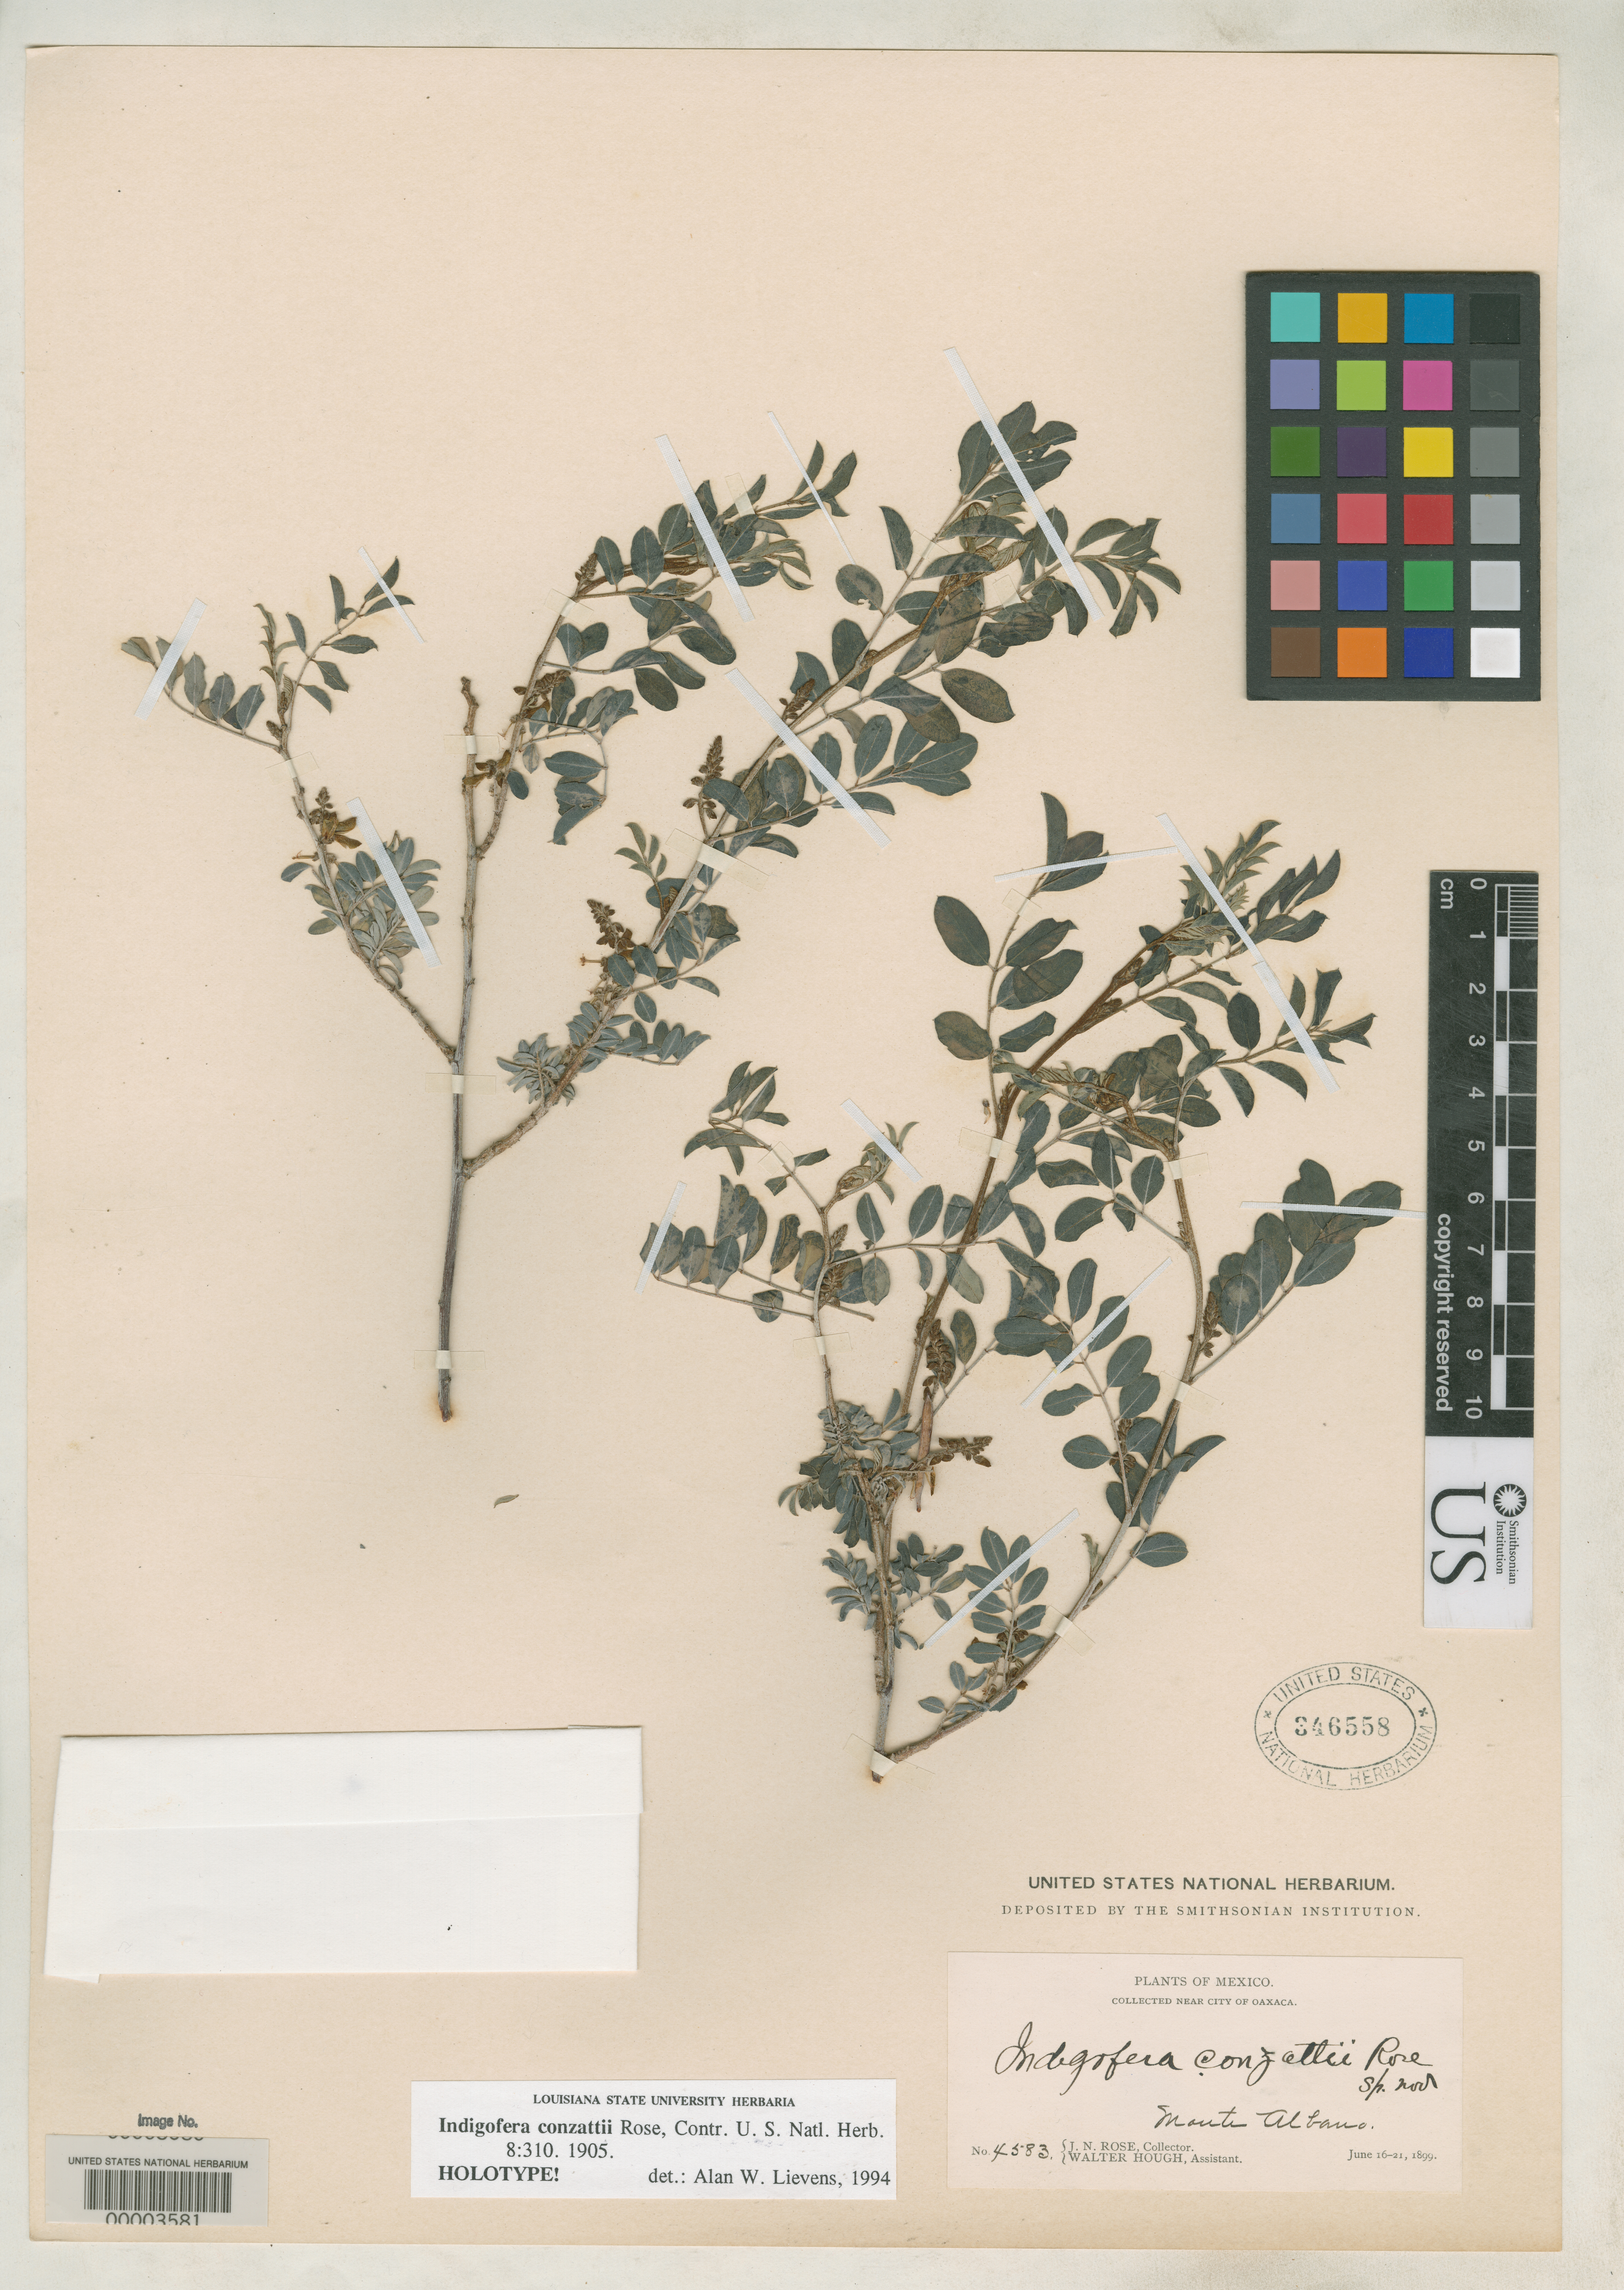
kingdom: Plantae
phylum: Tracheophyta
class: Magnoliopsida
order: Fabales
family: Fabaceae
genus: Indigofera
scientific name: Indigofera conzattii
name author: Rose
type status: Holotype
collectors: J. N. Rose & W. Hough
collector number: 4583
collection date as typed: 16 Jun 1899 to 21 Jun 1899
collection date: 1899-06-16/1899-06-21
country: Mexico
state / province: Oaxaca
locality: Monte Alban.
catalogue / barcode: US 346558